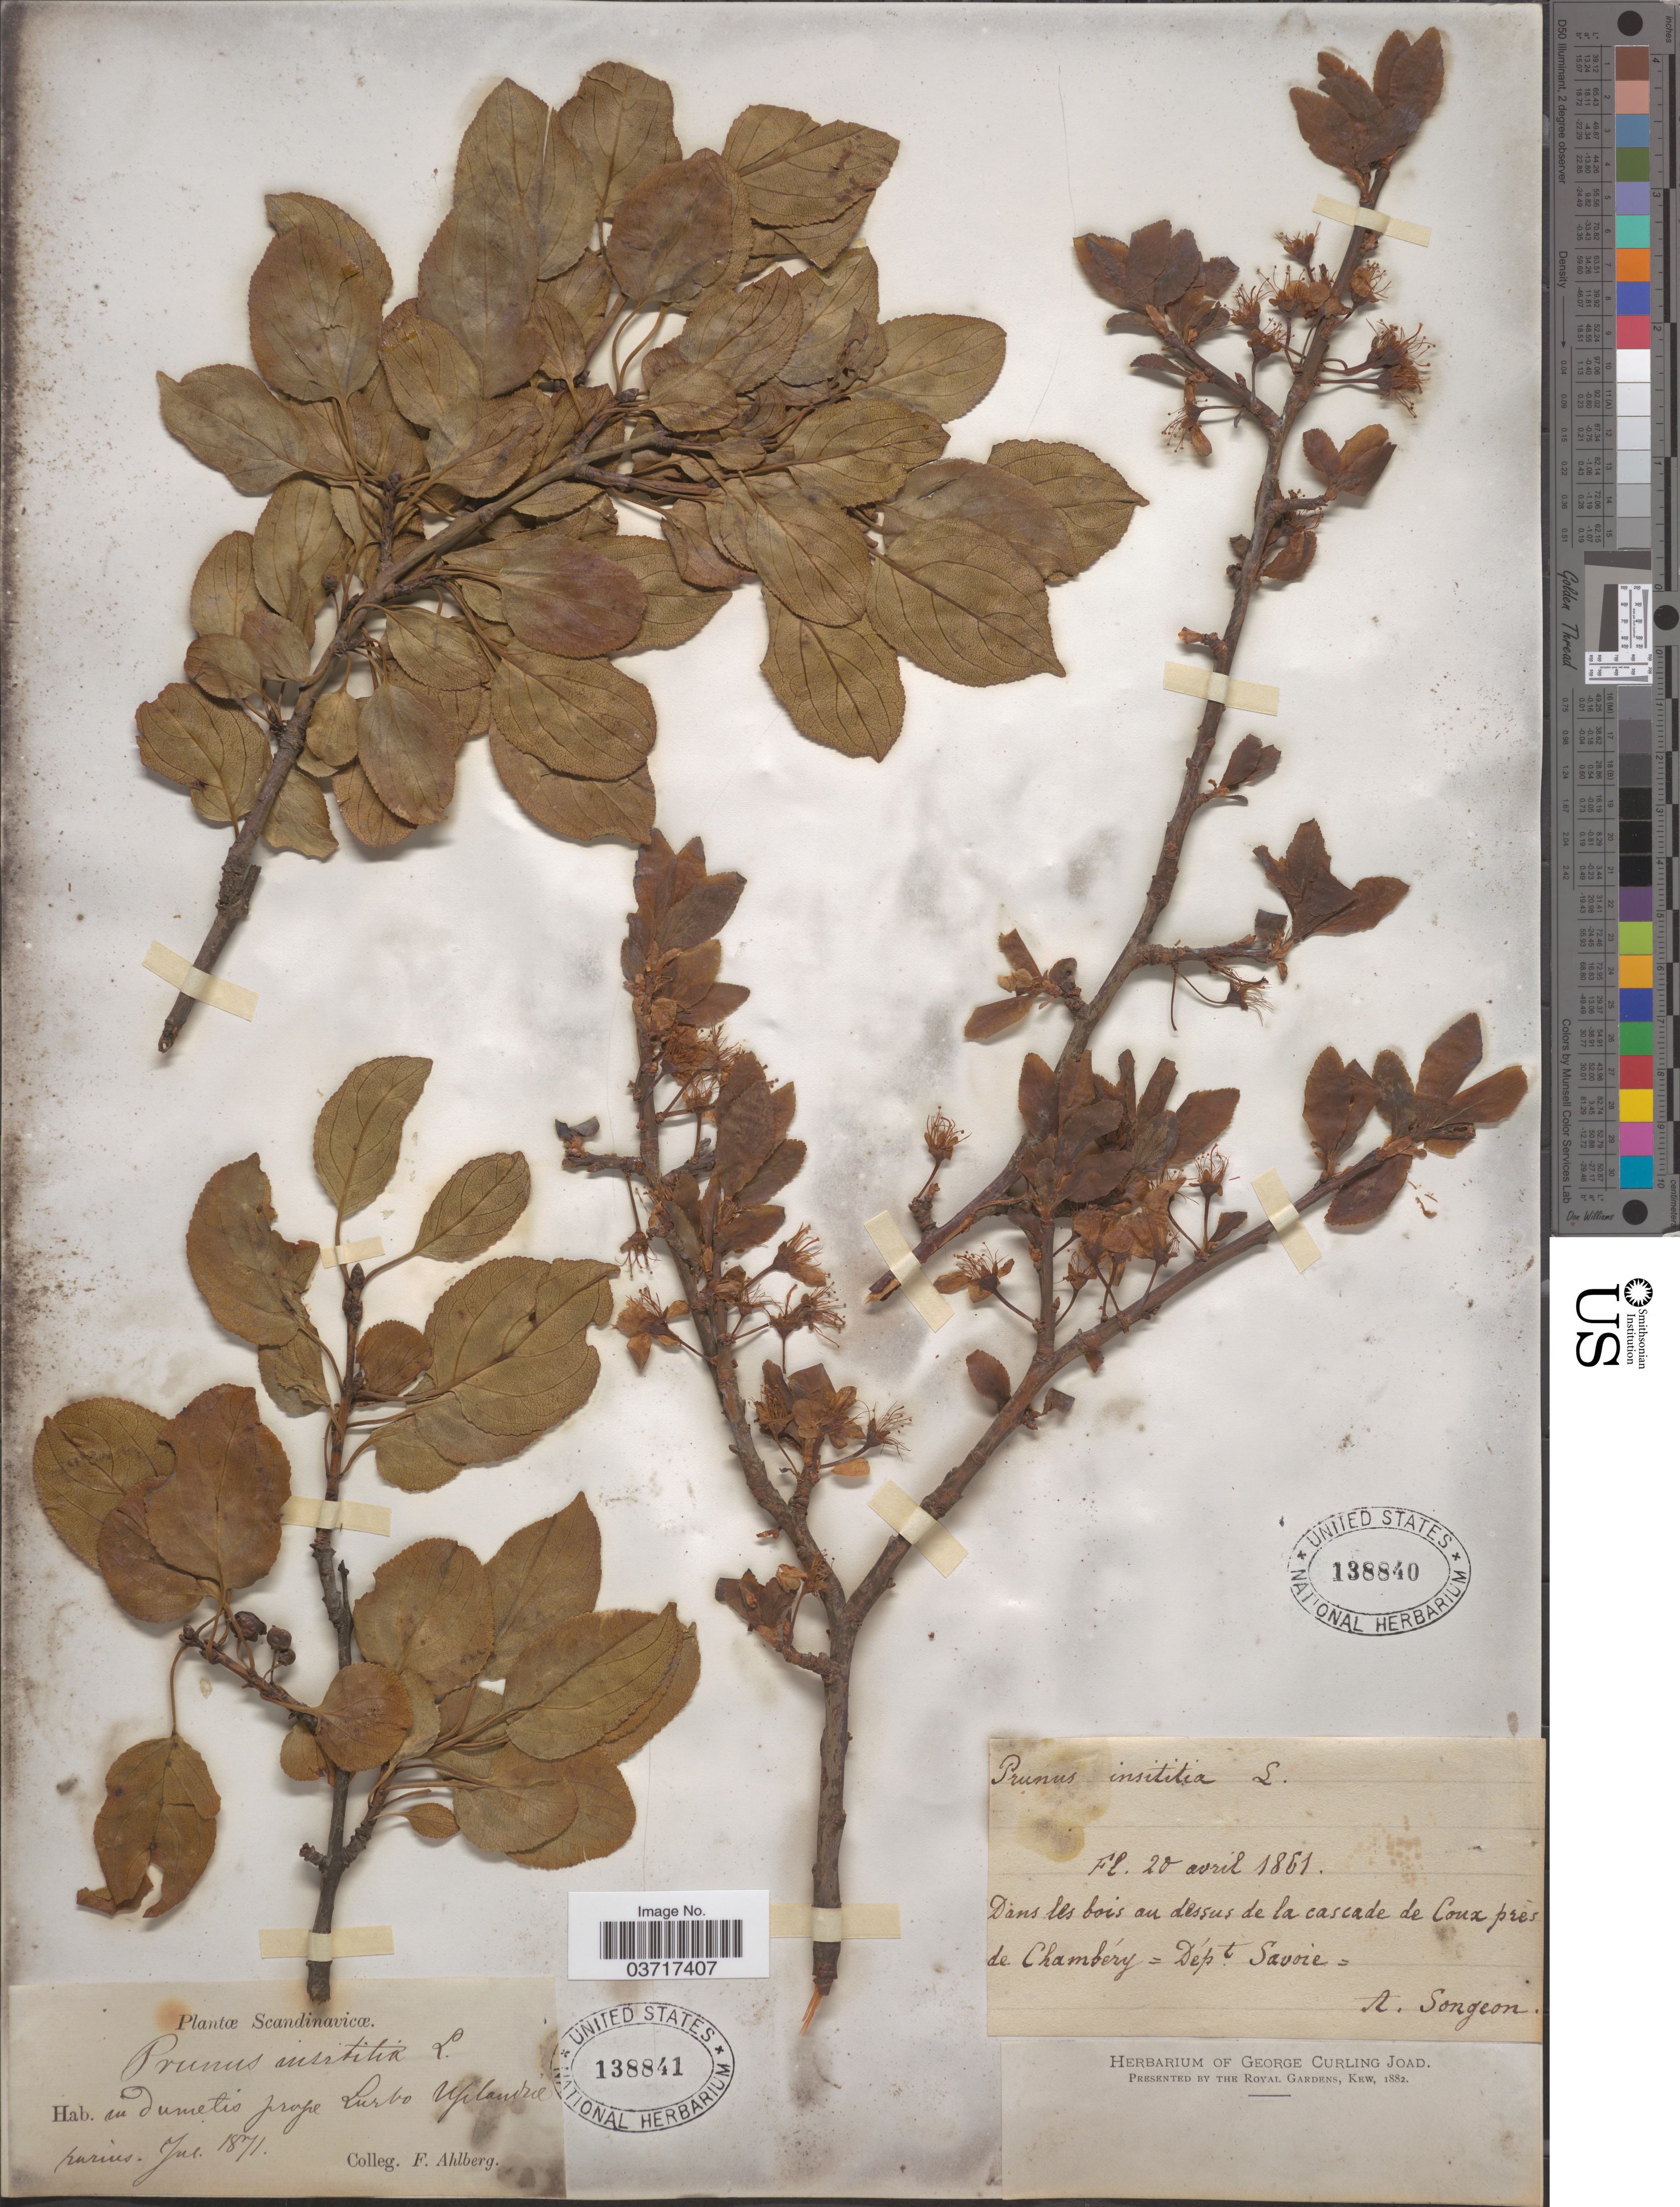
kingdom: Plantae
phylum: Tracheophyta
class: Magnoliopsida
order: Rosales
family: Rosaceae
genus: Prunus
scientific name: Prunus insititia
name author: L.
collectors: F. Ahlberg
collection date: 1871-07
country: Sweden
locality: Scandinavicæ, in dumetis prope Lurbo Uplandie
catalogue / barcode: US 138841-2